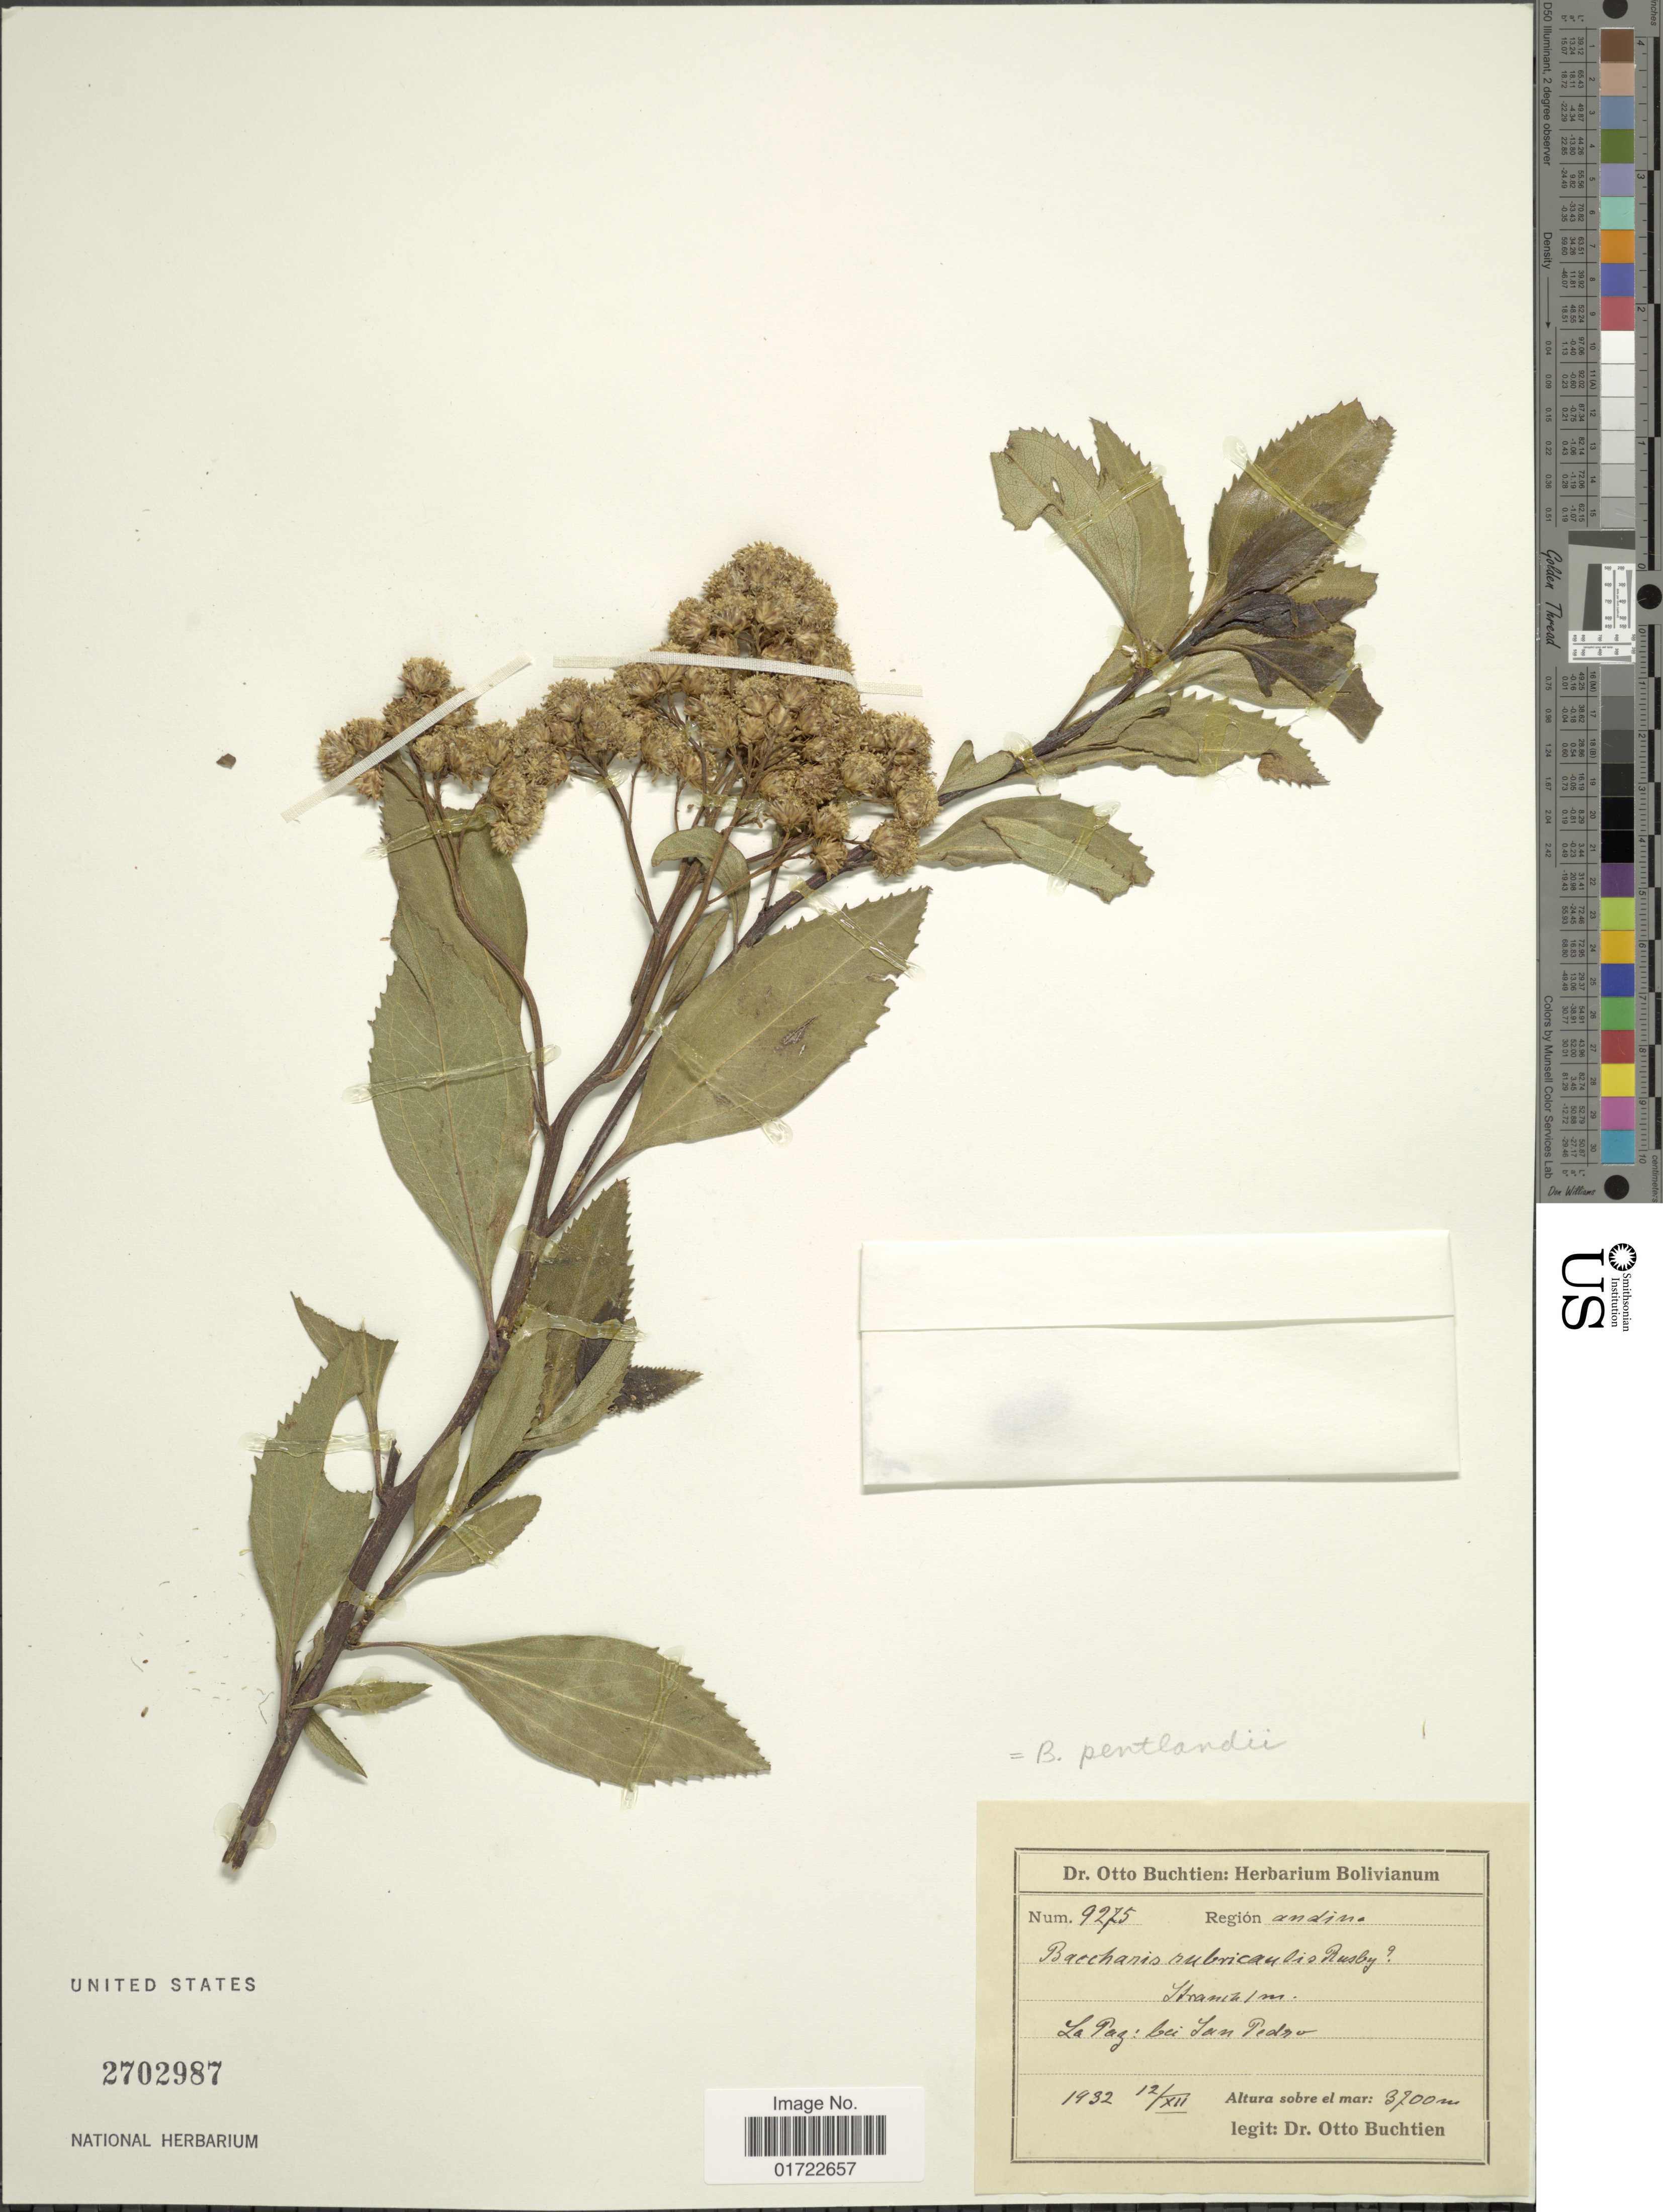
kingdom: Plantae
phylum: Tracheophyta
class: Magnoliopsida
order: Asterales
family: Asteraceae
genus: Baccharis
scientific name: Baccharis latifolia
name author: (Ruiz & Pav.) Pers.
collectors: O. Buchtien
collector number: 9275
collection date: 1932-12-12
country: Bolivia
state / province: La Paz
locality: Bei San Pedro.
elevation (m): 3700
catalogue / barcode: US 2702987